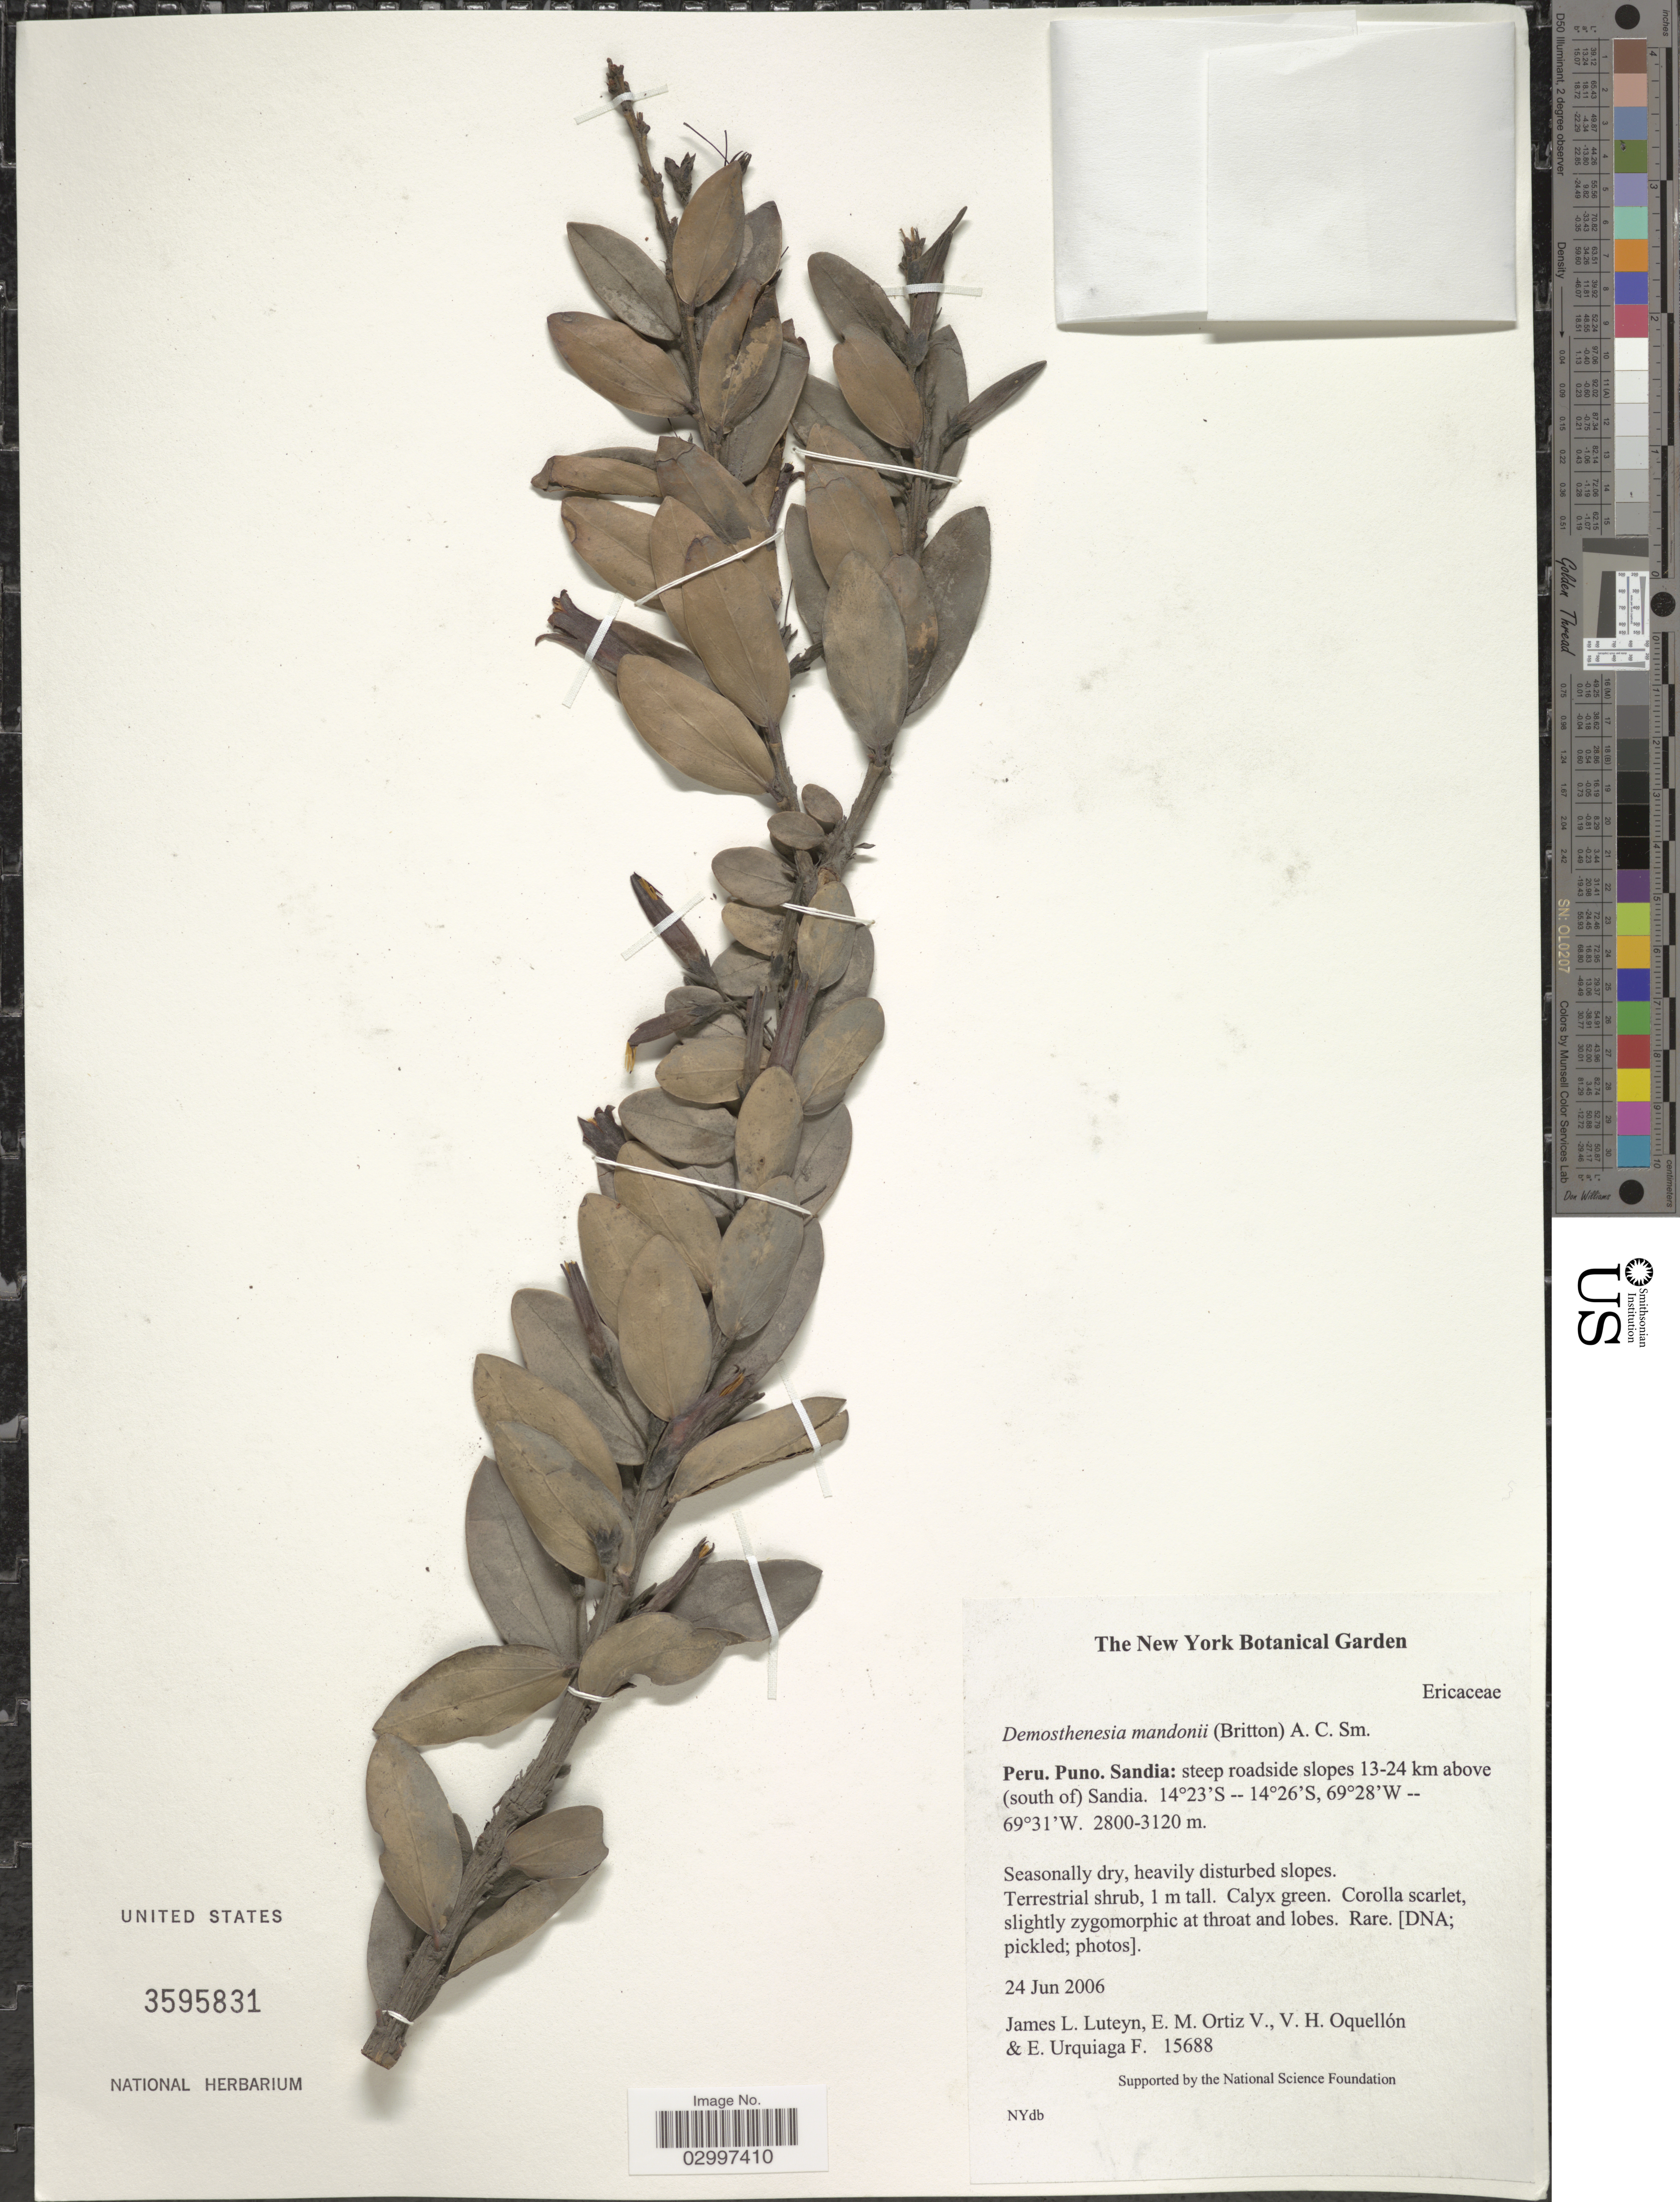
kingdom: Plantae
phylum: Tracheophyta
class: Magnoliopsida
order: Ericales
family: Ericaceae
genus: Demosthenesia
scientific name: Demosthenesia mandoni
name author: (Britton) A.C. Sm.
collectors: J. Luteyn, E. Ortiz V., V. Oquellón & E. Urquiaga F.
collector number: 15688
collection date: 2006-06-24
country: Peru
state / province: Puno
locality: Sandia: steep roadside slopes 13-24 km above (south of) Sandia.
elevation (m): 2800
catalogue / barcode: US 3595831